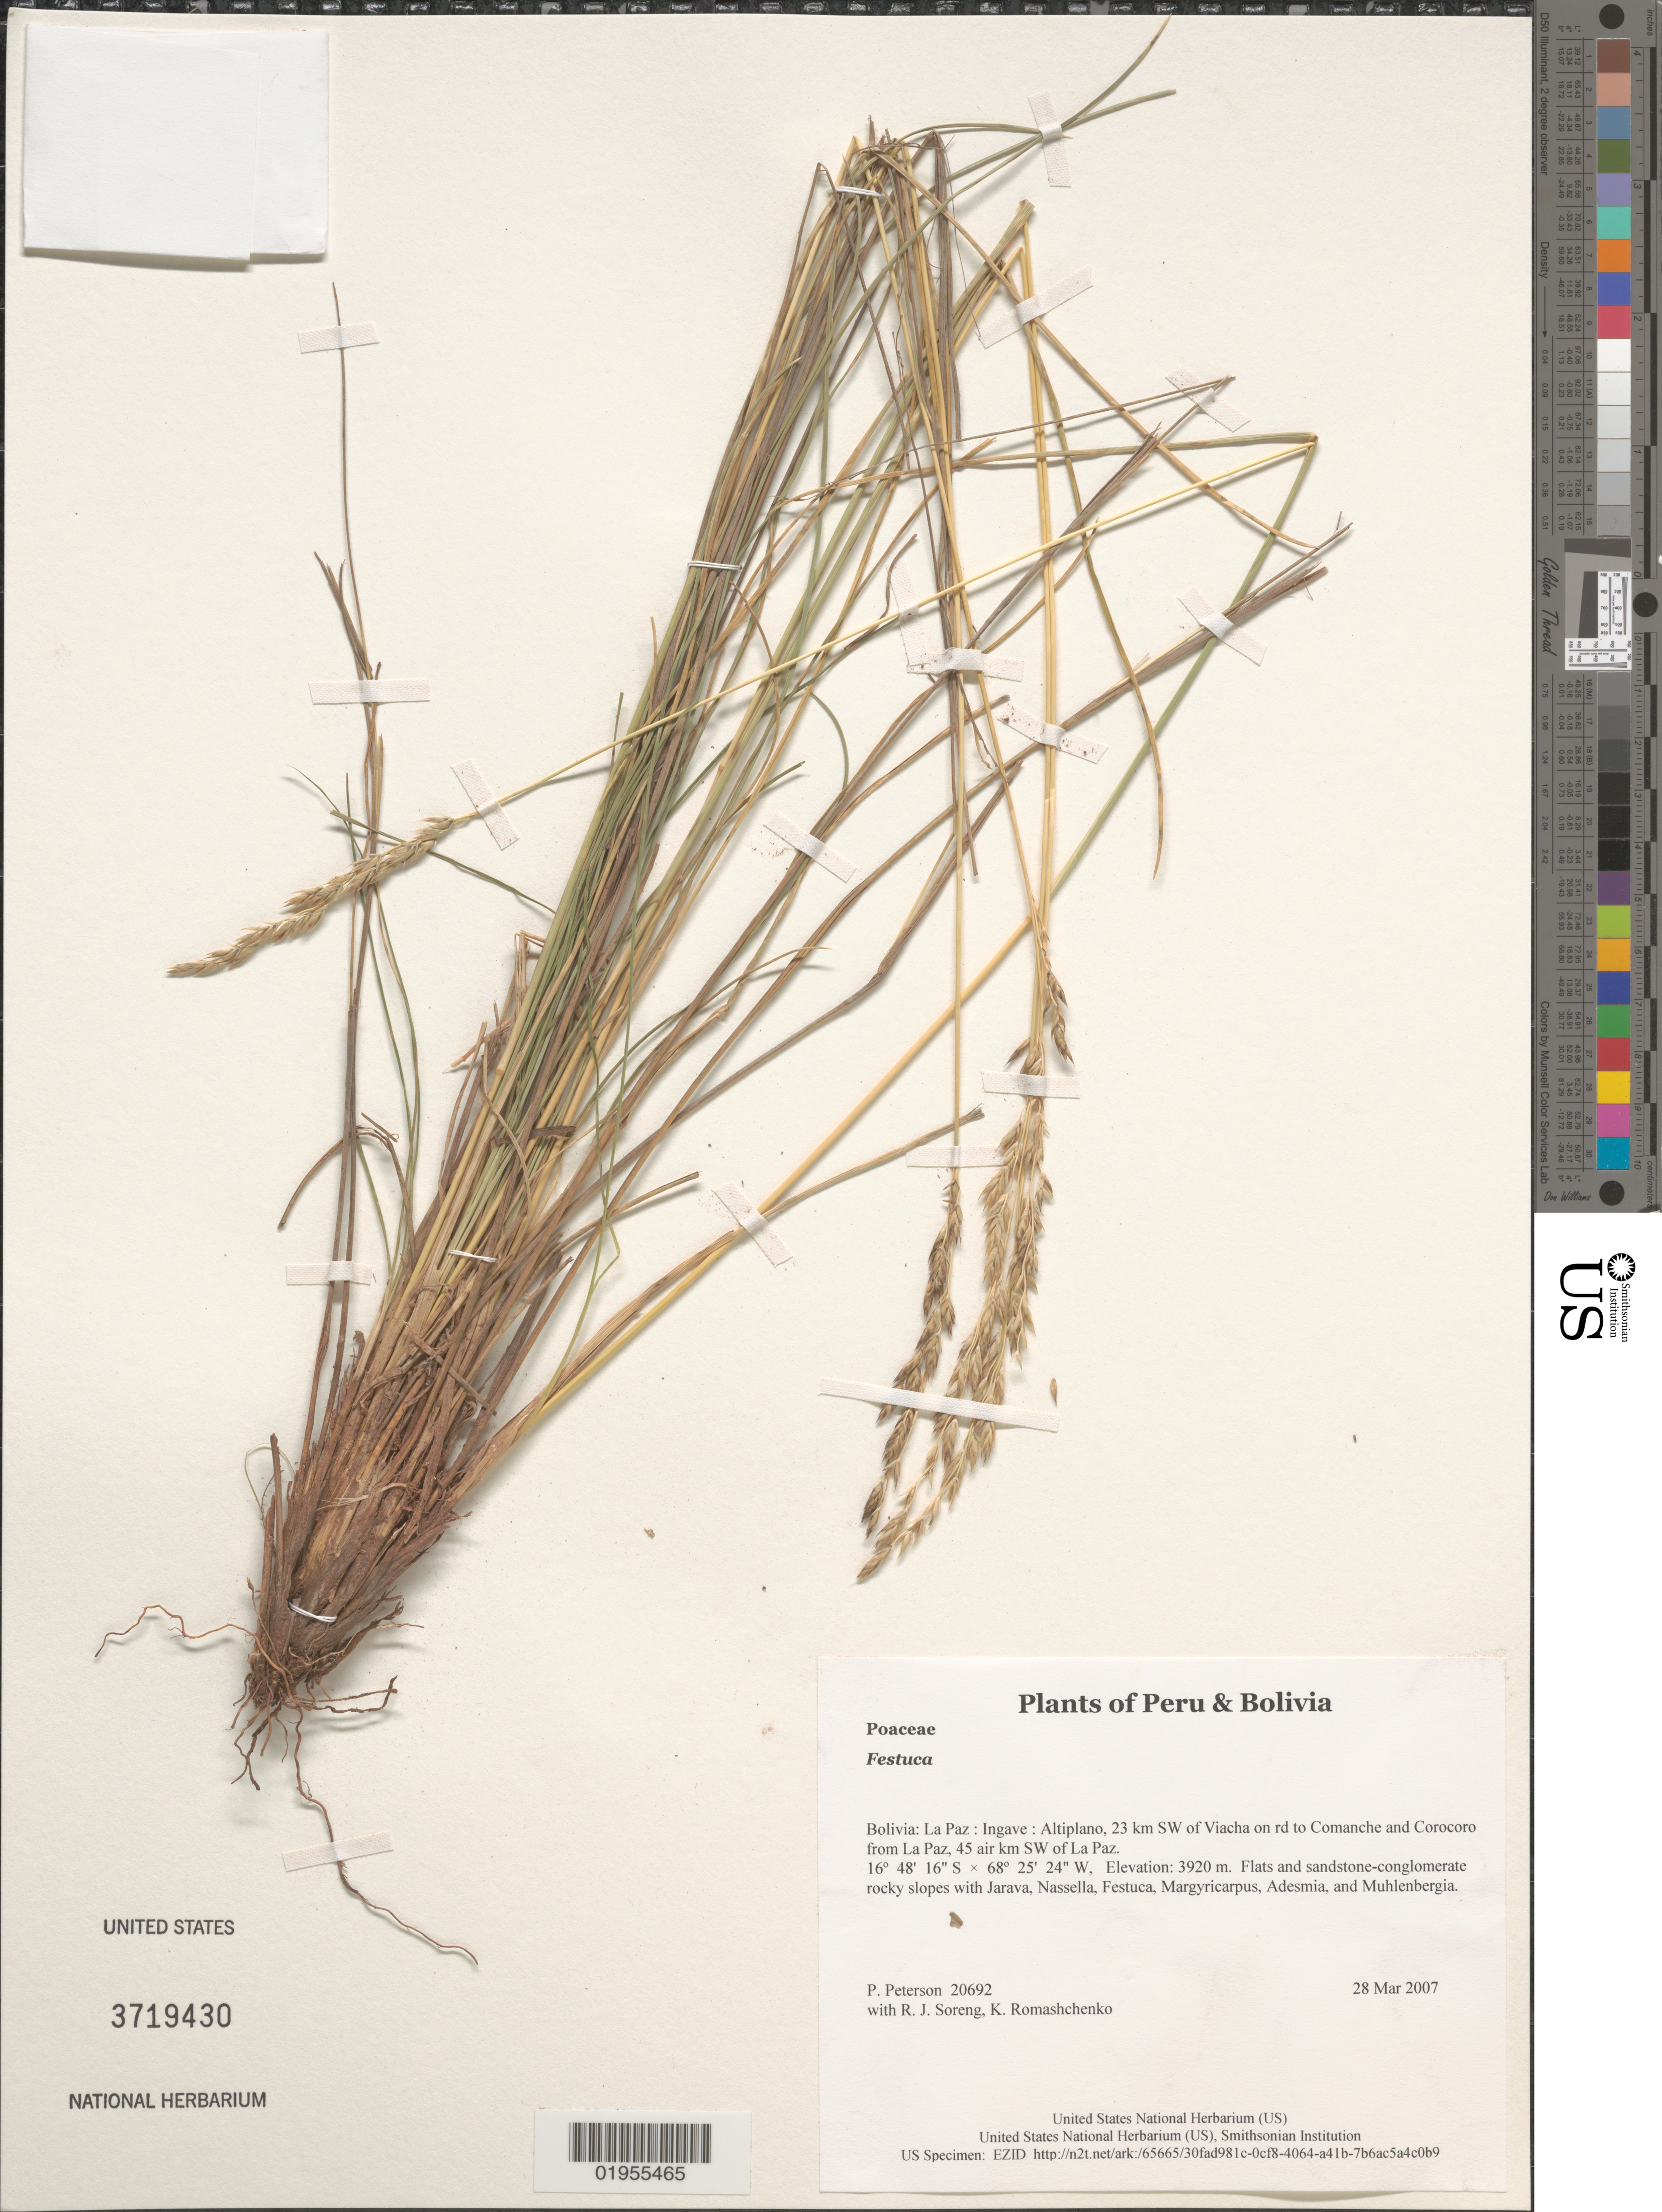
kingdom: Plantae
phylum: Tracheophyta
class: Liliopsida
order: Poales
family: Poaceae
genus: Festuca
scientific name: Festuca sp.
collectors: P. M. Peterson, R. J. Soreng & K. Romashchenko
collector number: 20692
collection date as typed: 28 Mar 2007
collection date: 2007-03-28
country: Bolivia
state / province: La Paz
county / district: Ingave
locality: Altiplano, 23 km SW of Viacha on rd to Comanche and Corocoro from La Paz, 45 air km SW of La Paz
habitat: Flats and sandstone-conglomerate rocky slopes with Jarava, Nassella, Festuca, Margyricarpus, Adesmia, and Muhlenbergia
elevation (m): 3920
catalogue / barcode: US 3719430